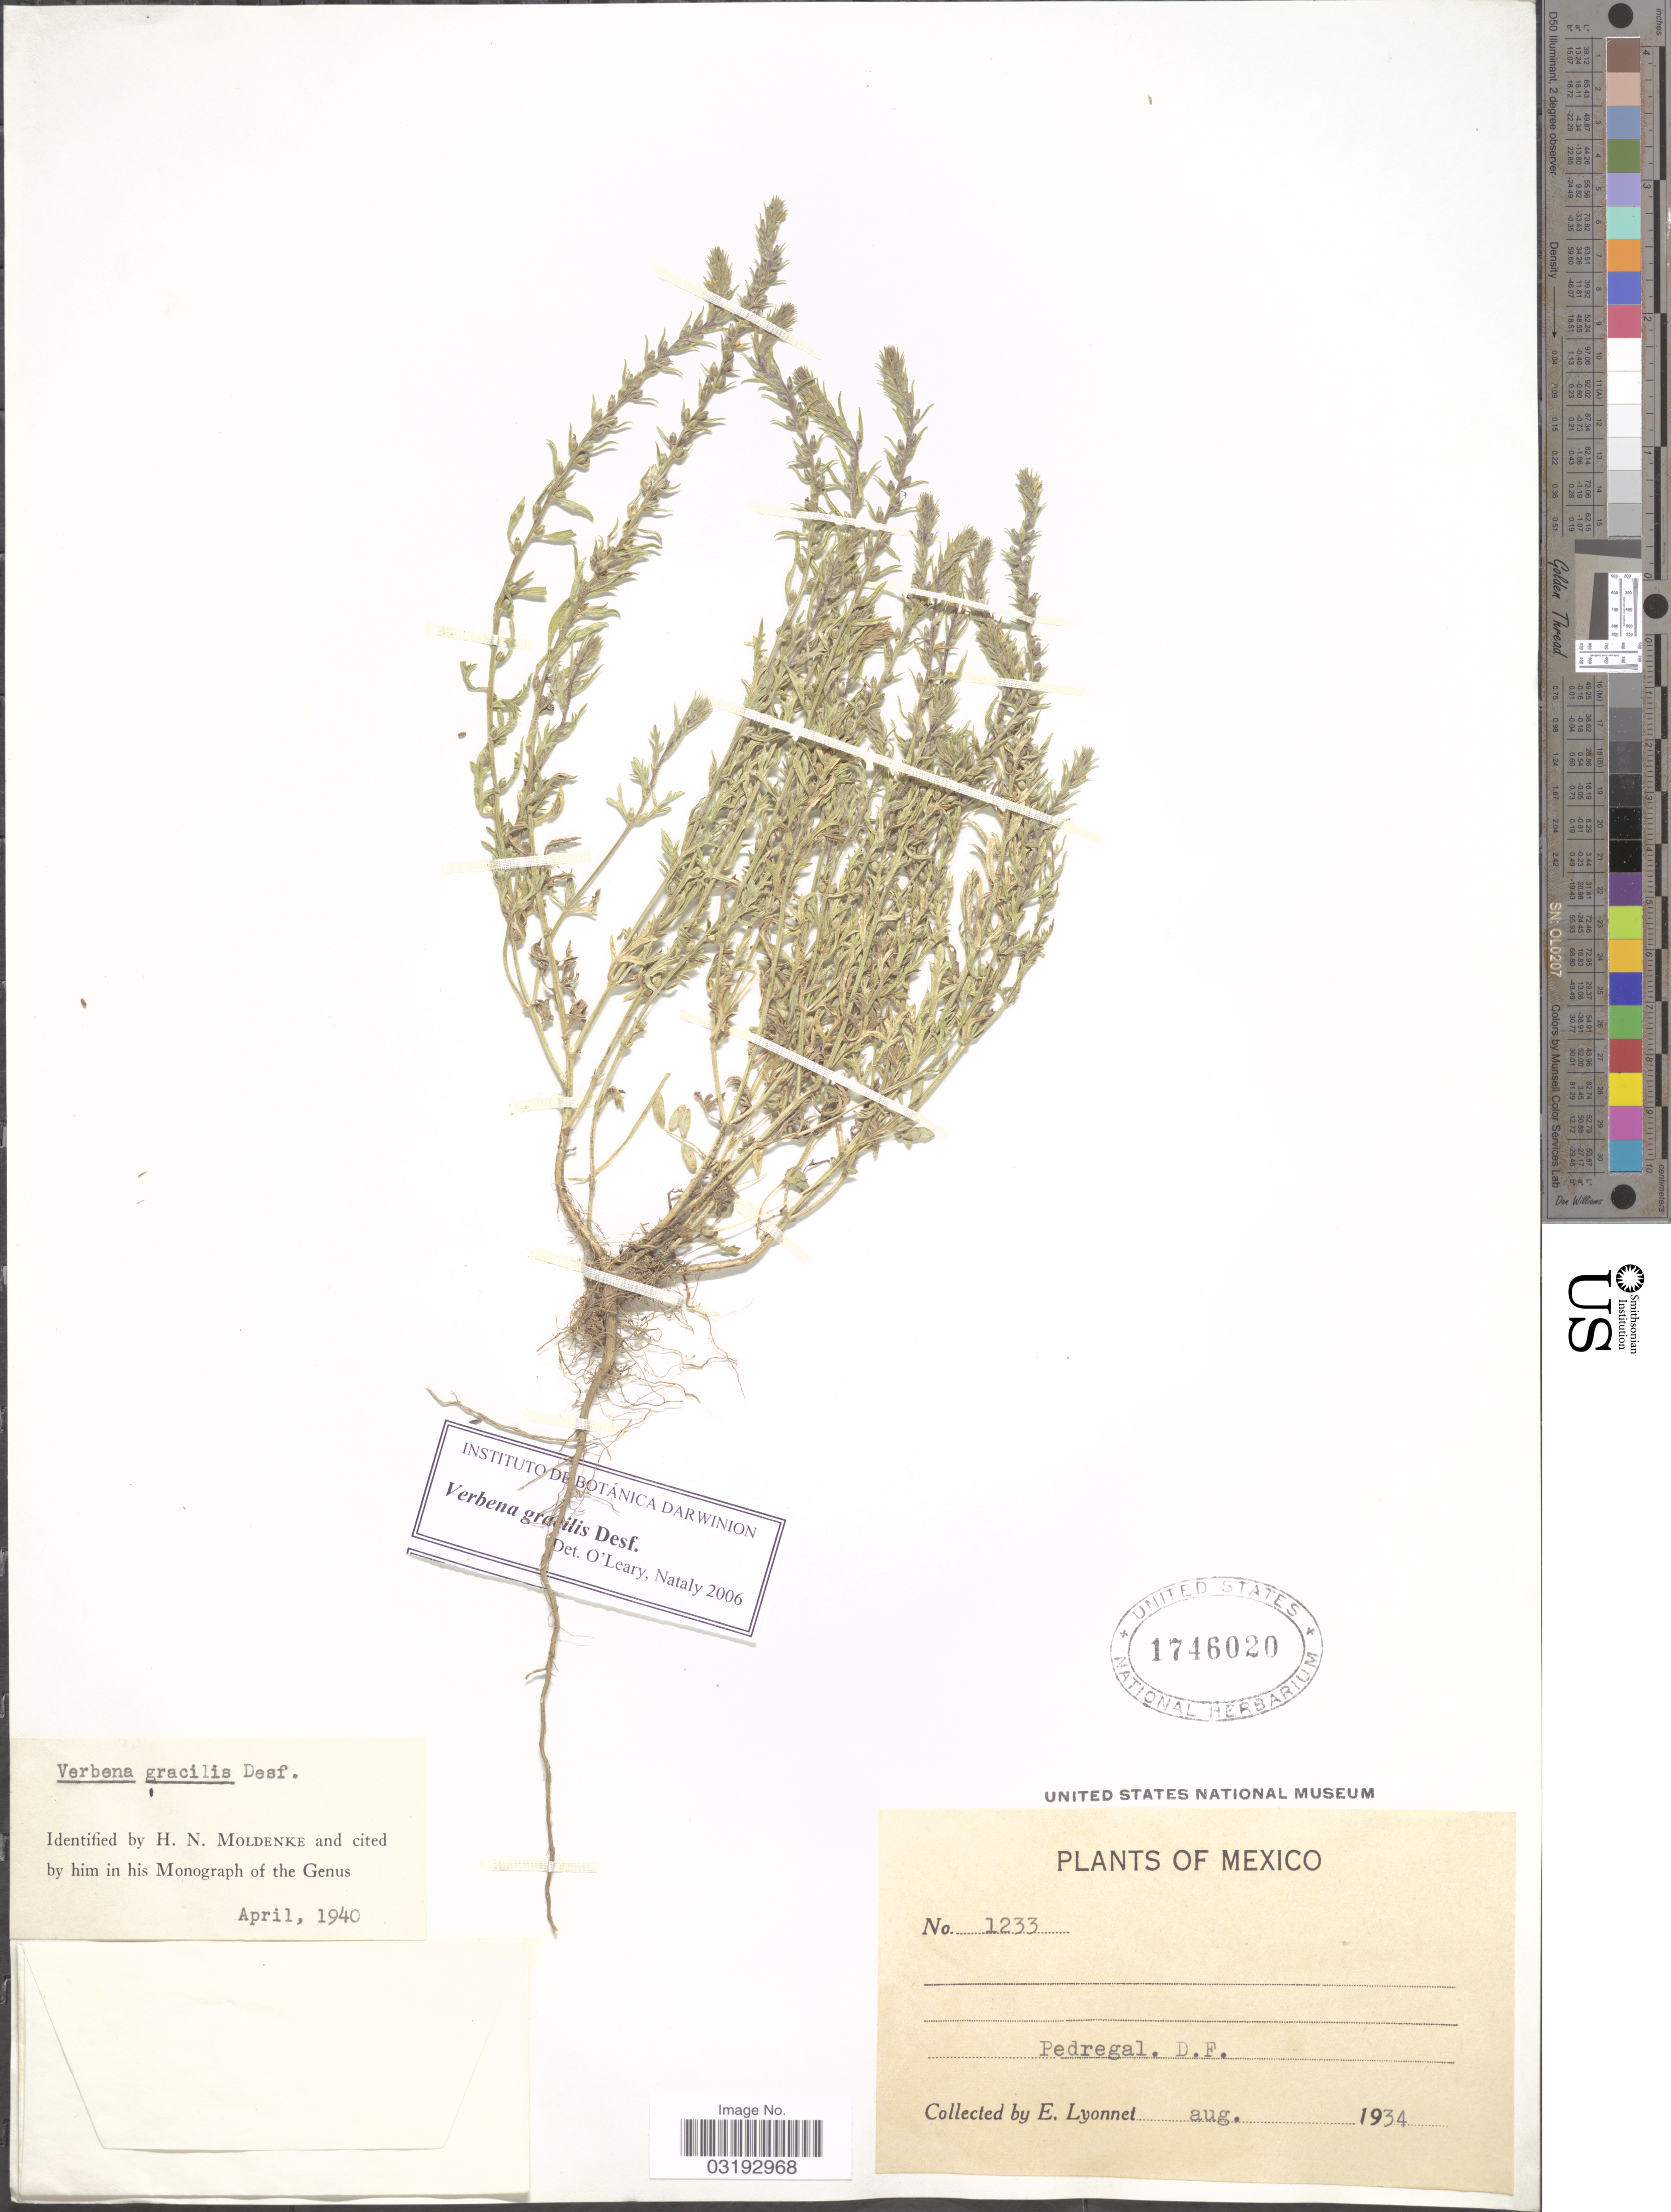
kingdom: Plantae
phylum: Tracheophyta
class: Magnoliopsida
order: Lamiales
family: Verbenaceae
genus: Verbena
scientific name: Verbena gracilis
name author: Desf.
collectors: E. Lyonnet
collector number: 1233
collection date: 1934-08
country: Mexico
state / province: Distrito Federal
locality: Pedregal.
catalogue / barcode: US 1746020